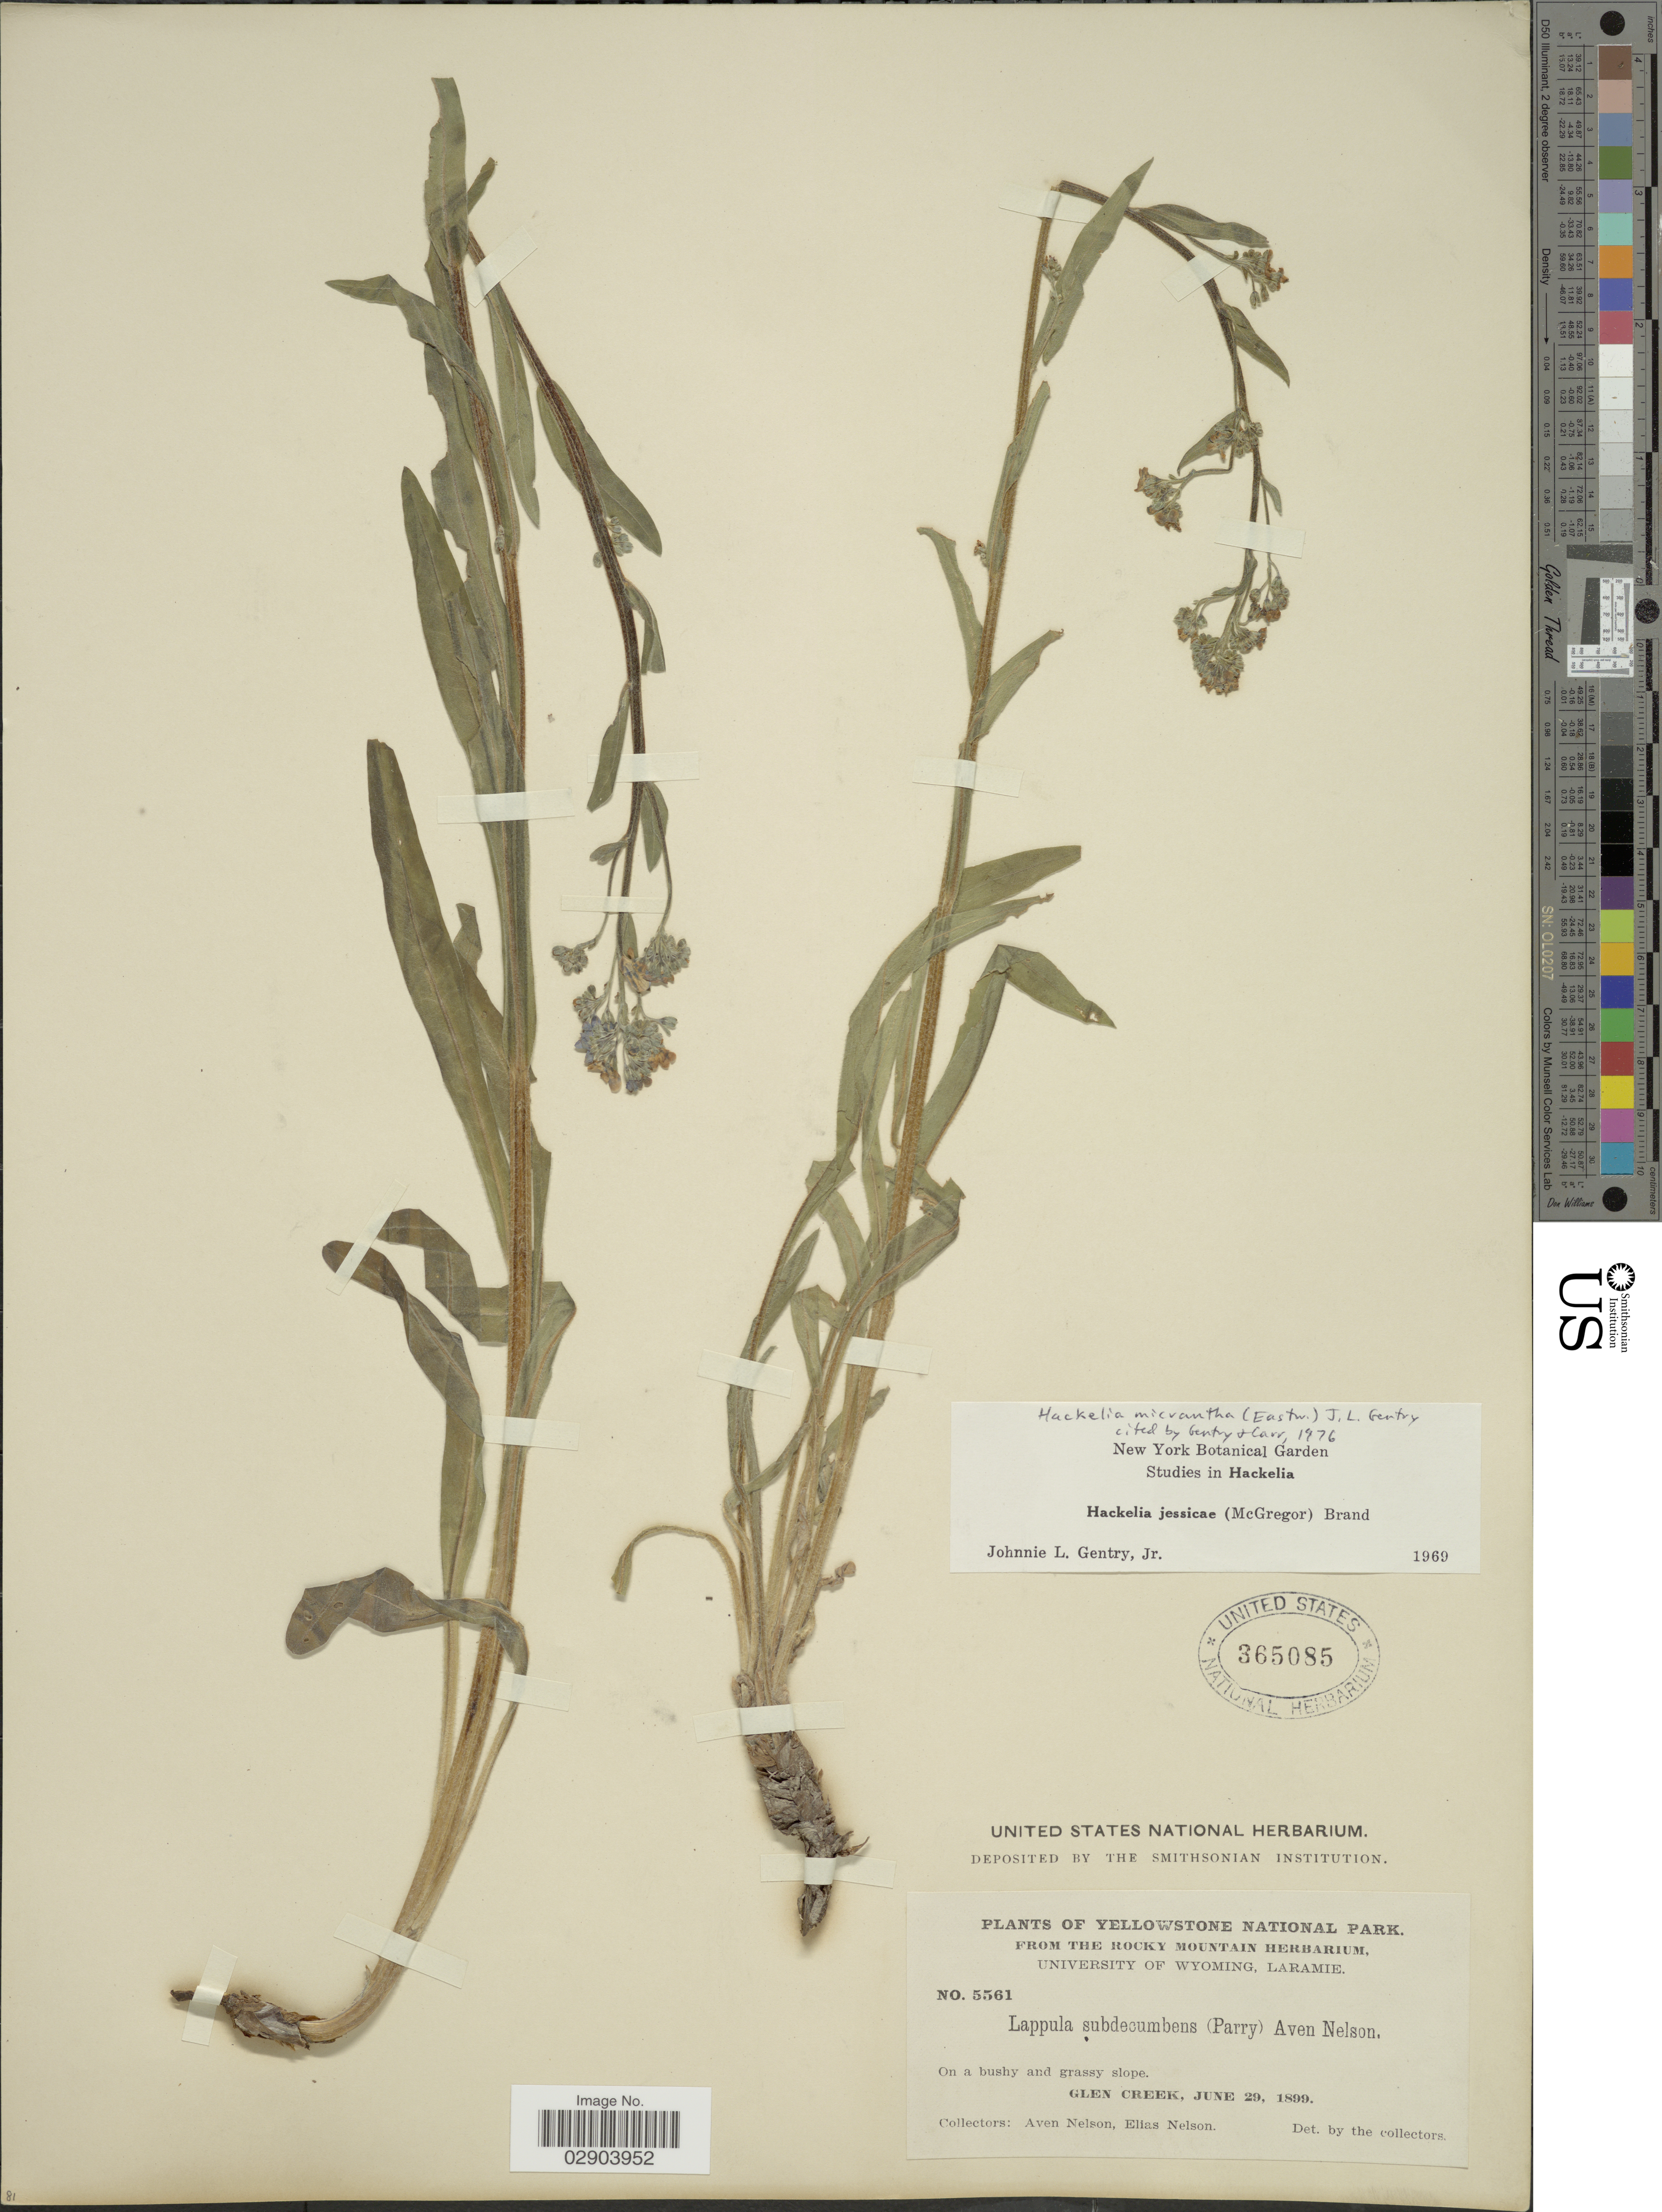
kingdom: Plantae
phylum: Tracheophyta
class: Magnoliopsida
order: Boraginales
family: Boraginaceae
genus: Hackelia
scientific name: Hackelia micrantha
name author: (Eastw.) J.L. Gentry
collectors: A. Nelson & E. Nelson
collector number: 5561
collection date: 1899-06-29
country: United States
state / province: Wyoming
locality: Yellowstone National Park. On a bushy and grassy slope. Glen Creek.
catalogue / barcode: US 365085